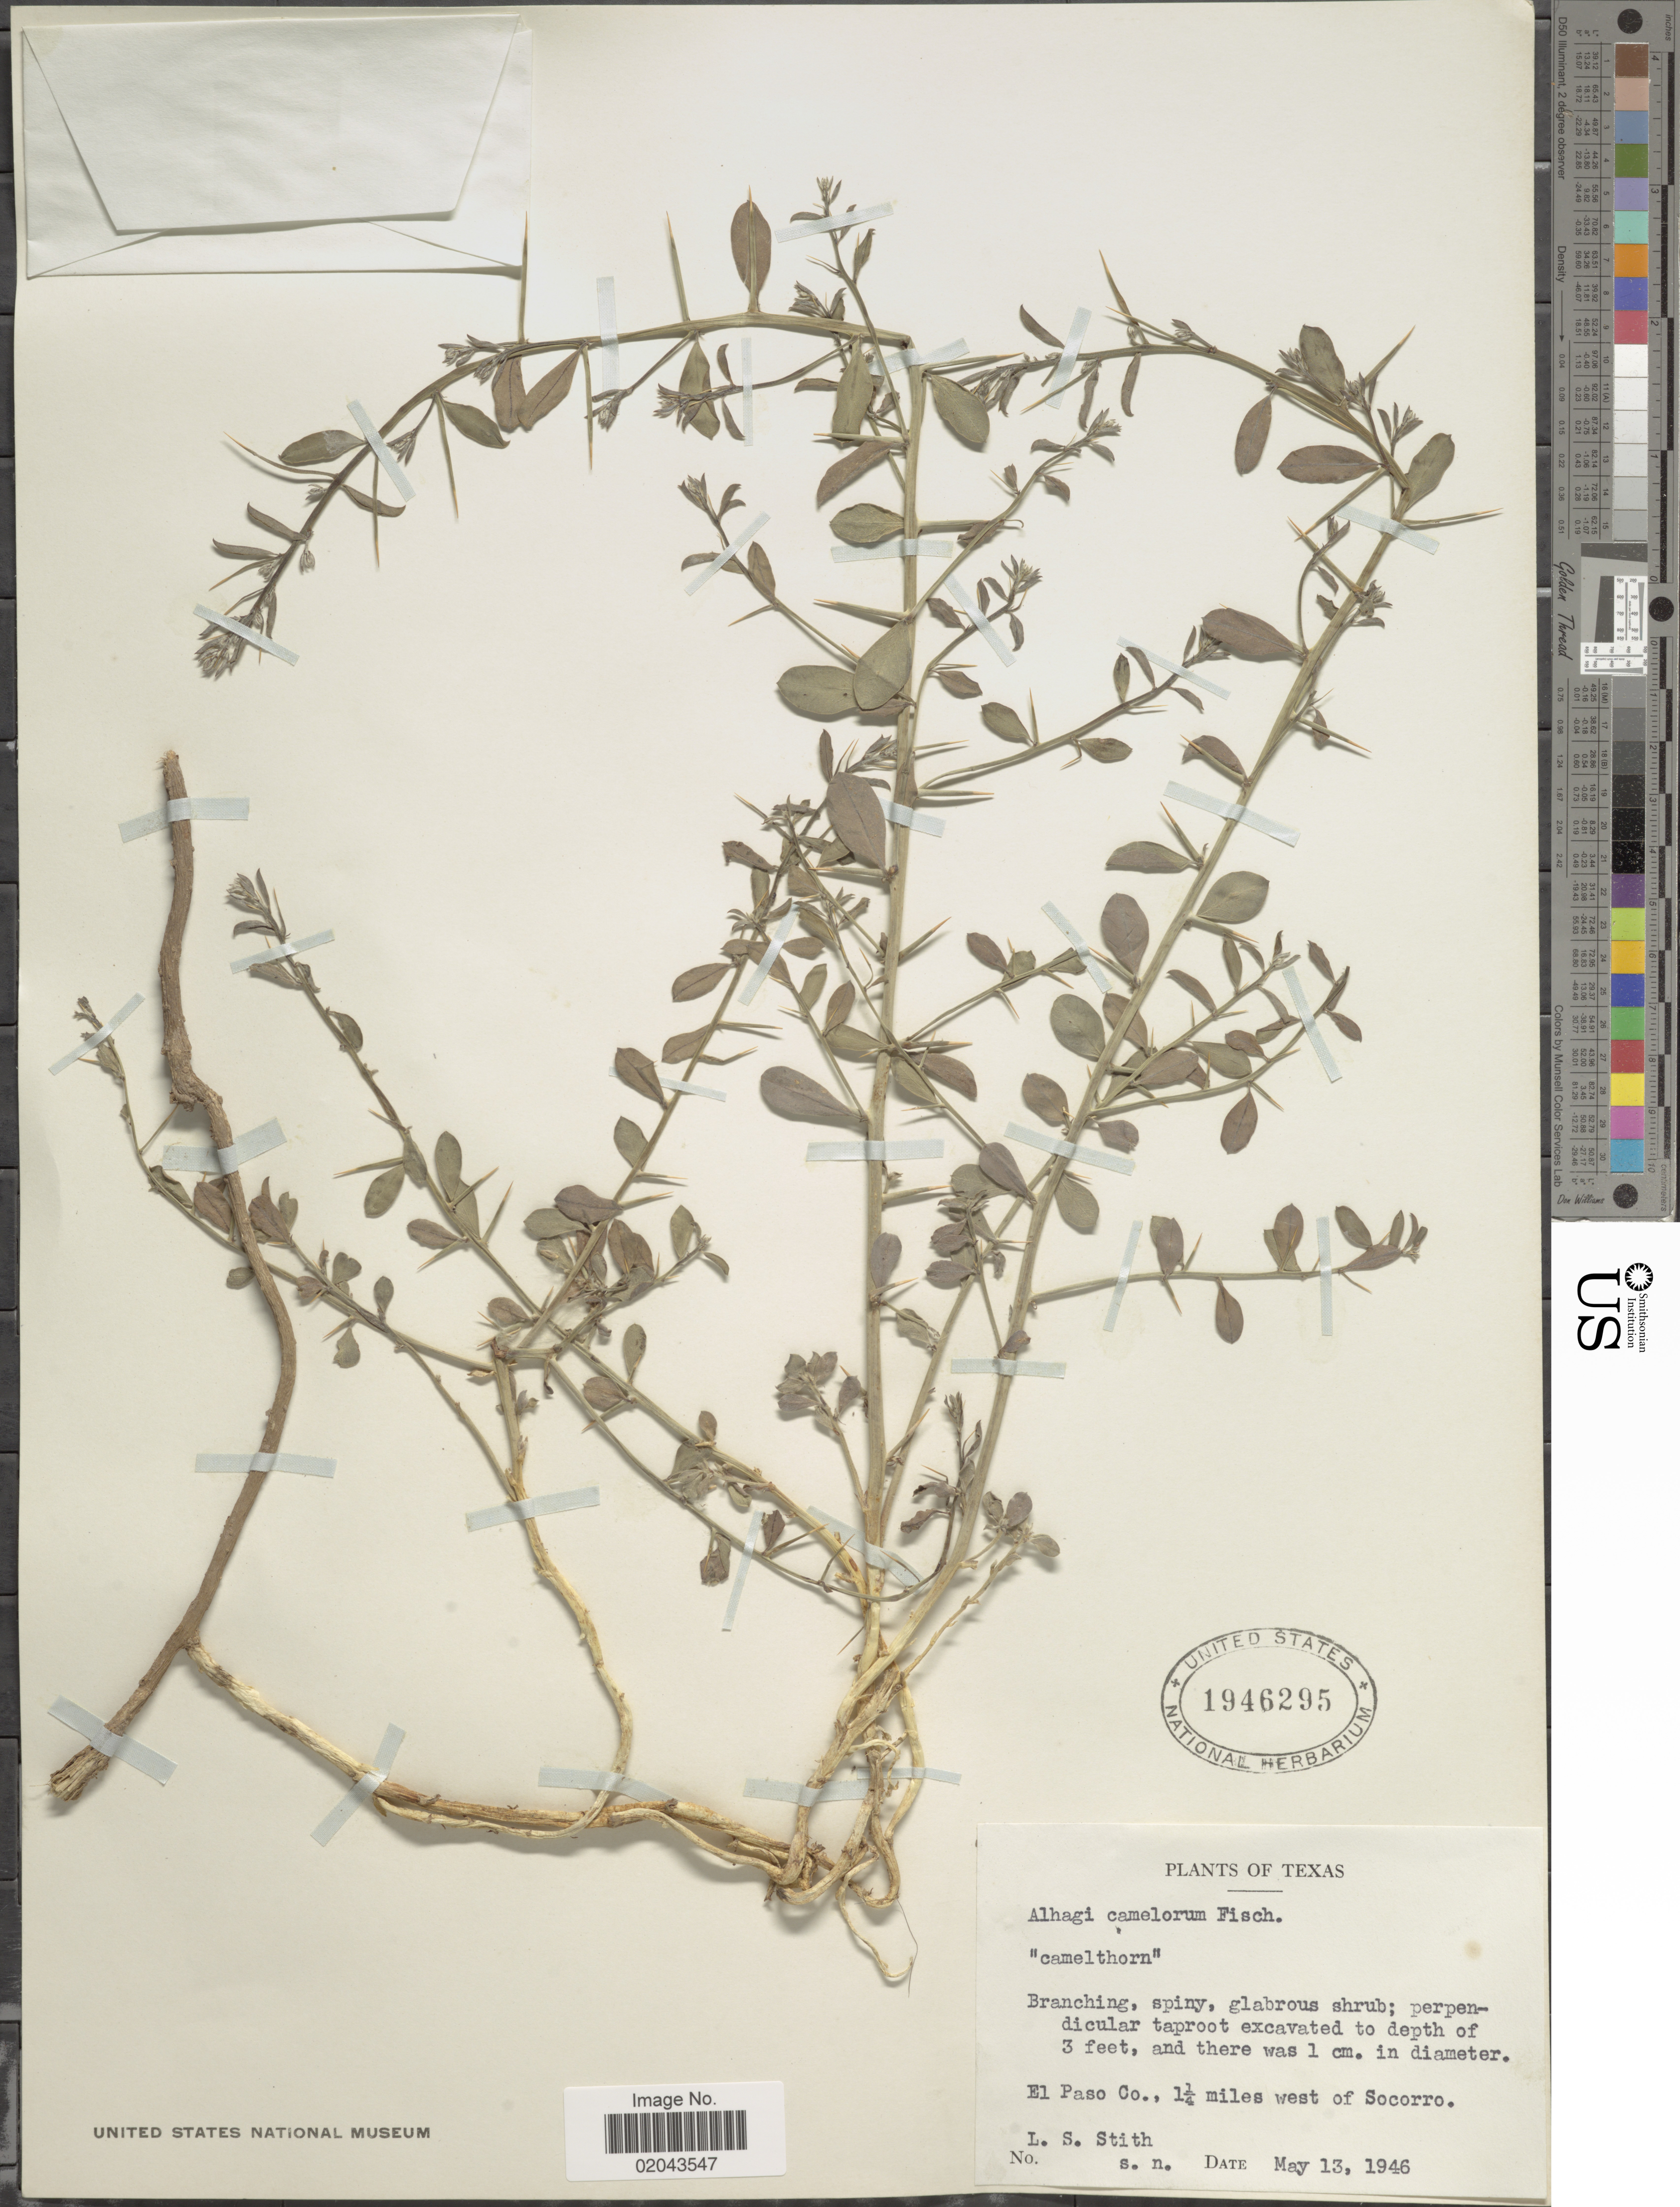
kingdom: Plantae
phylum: Tracheophyta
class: Magnoliopsida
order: Fabales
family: Fabaceae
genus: Alhagi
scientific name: Alhagi camelorum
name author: Fisch.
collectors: L. Stith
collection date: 1946-05-13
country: United States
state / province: Texas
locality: El Paso Co., 1 1/4 miles west of Socorro.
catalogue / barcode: US 1946295